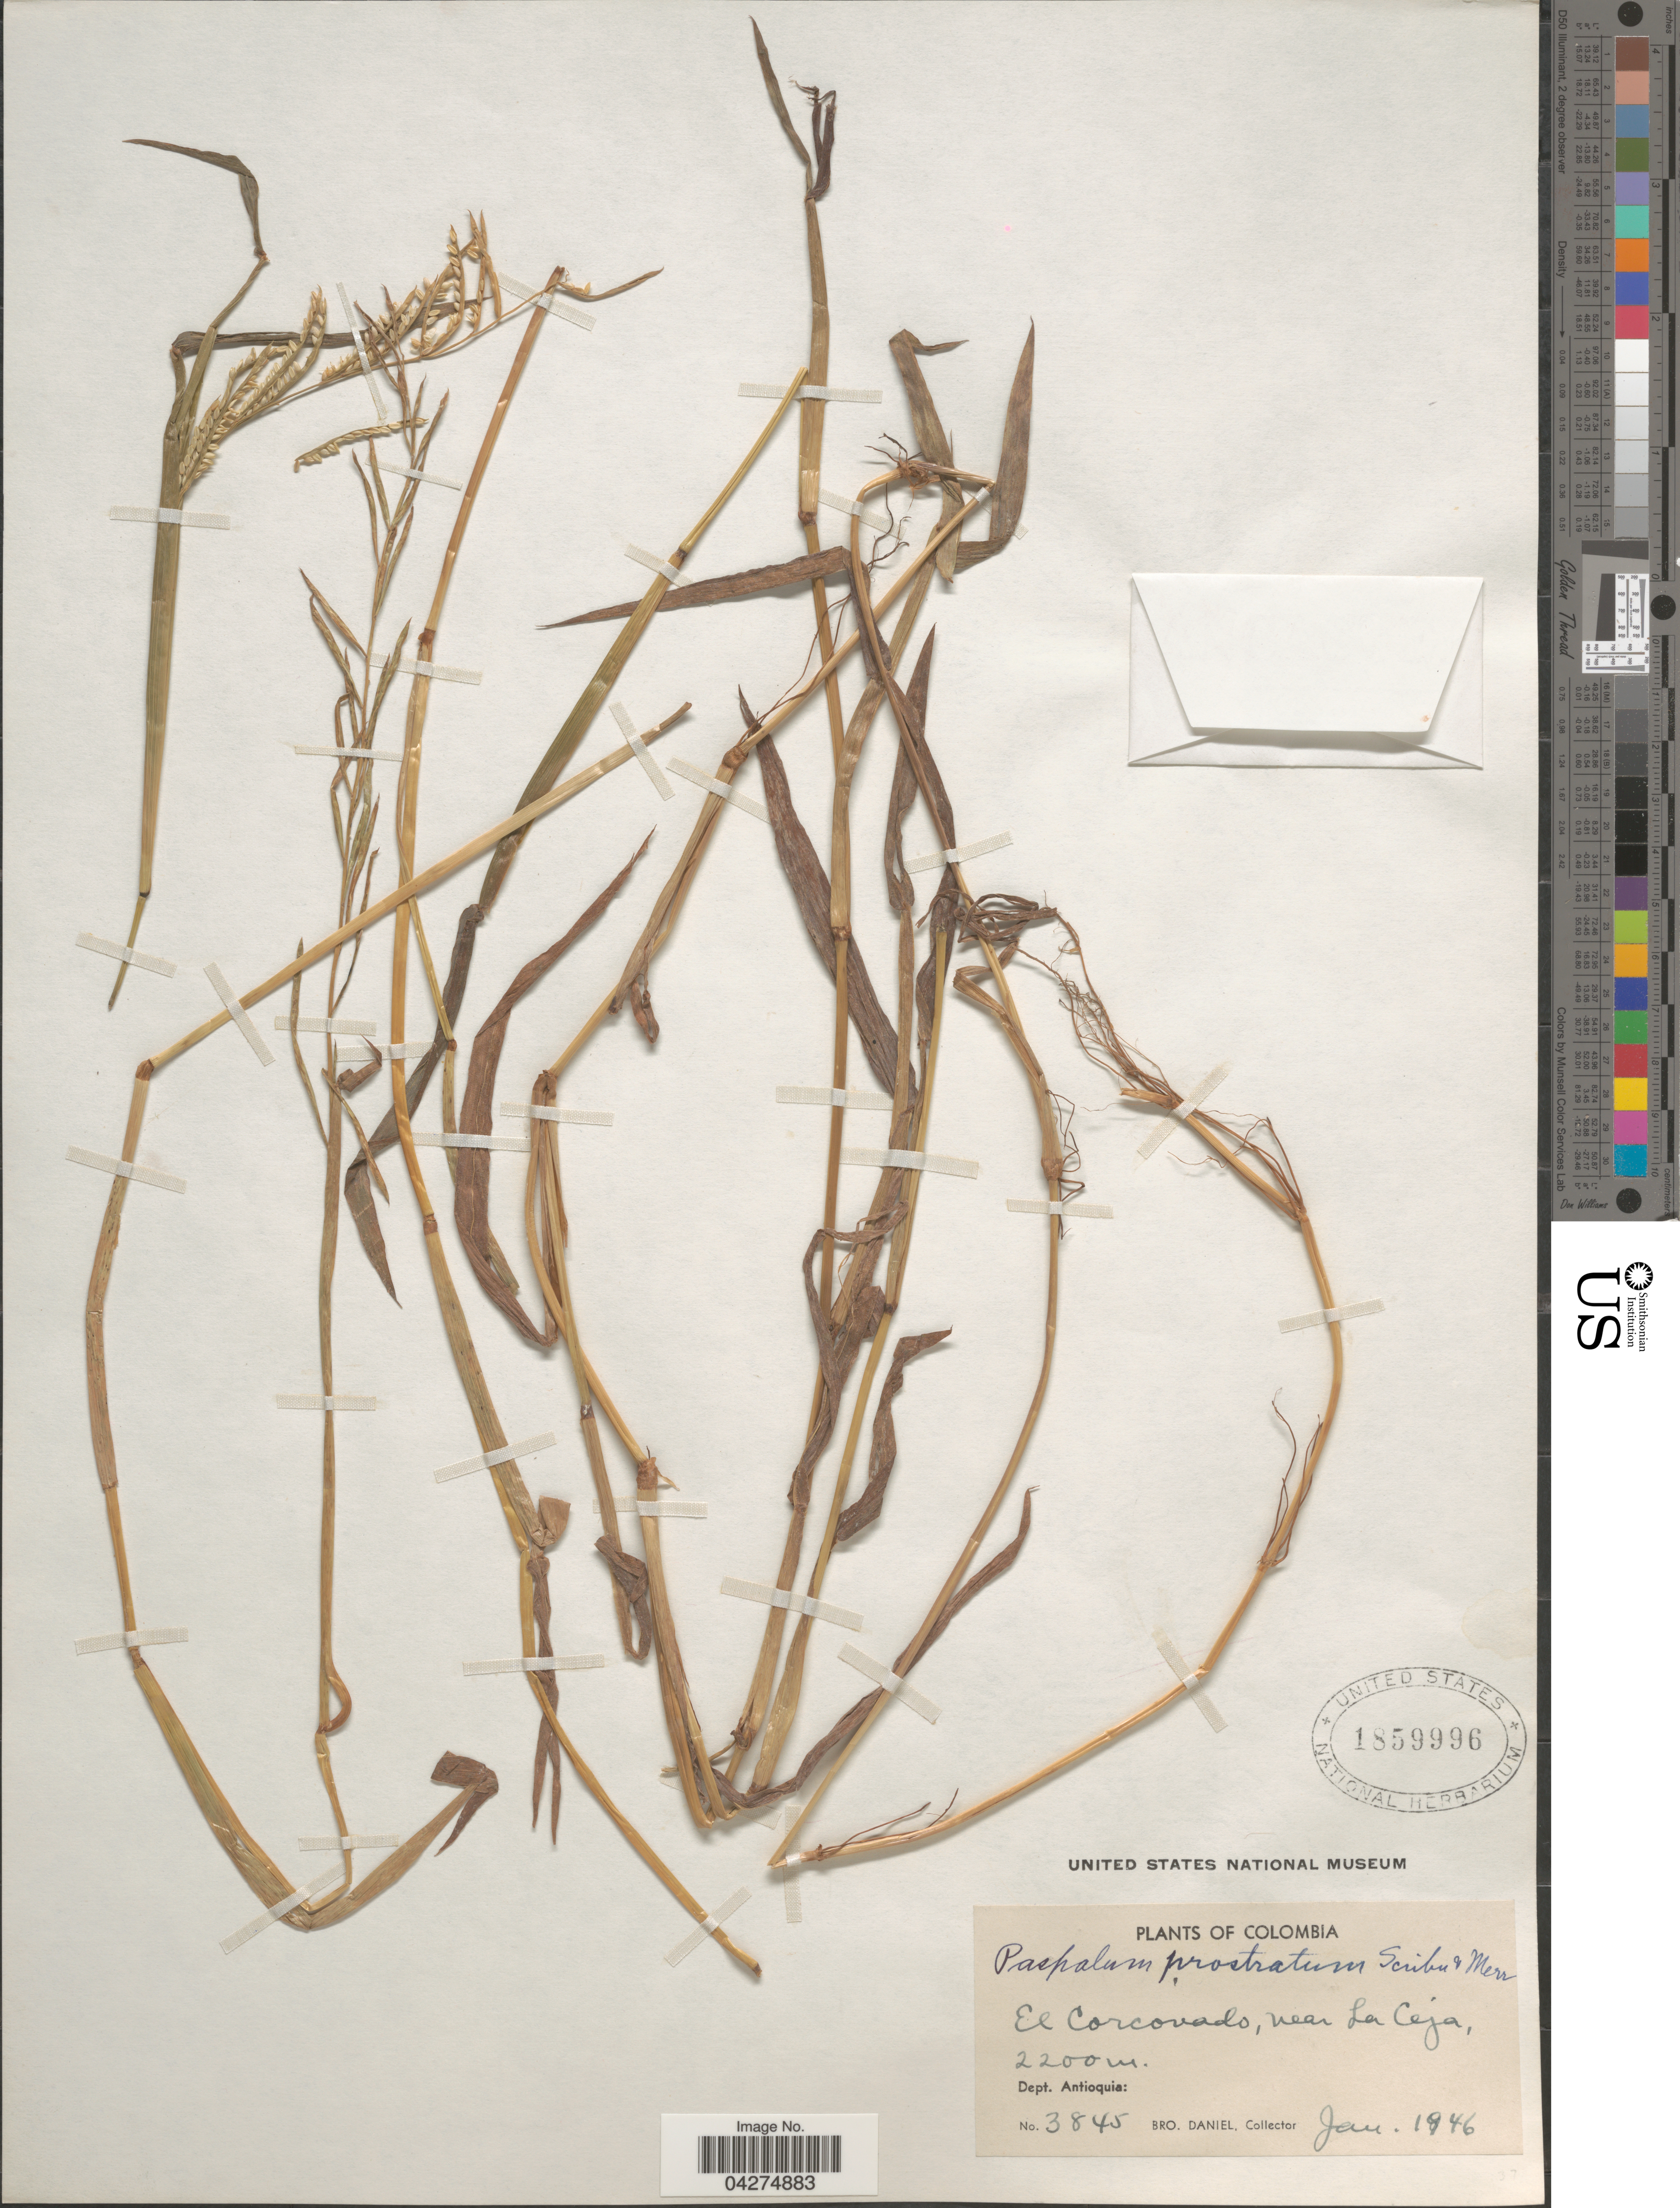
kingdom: Plantae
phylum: Tracheophyta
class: Liliopsida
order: Poales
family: Poaceae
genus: Paspalum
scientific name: Paspalum prostratum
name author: Scribn. & Merr.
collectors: Bro. Daniel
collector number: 3845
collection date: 1946-01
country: Colombia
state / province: Antioquia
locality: El Corcovado, near La Ceja. Dept. Antioquia.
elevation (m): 2200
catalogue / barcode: US 1859996